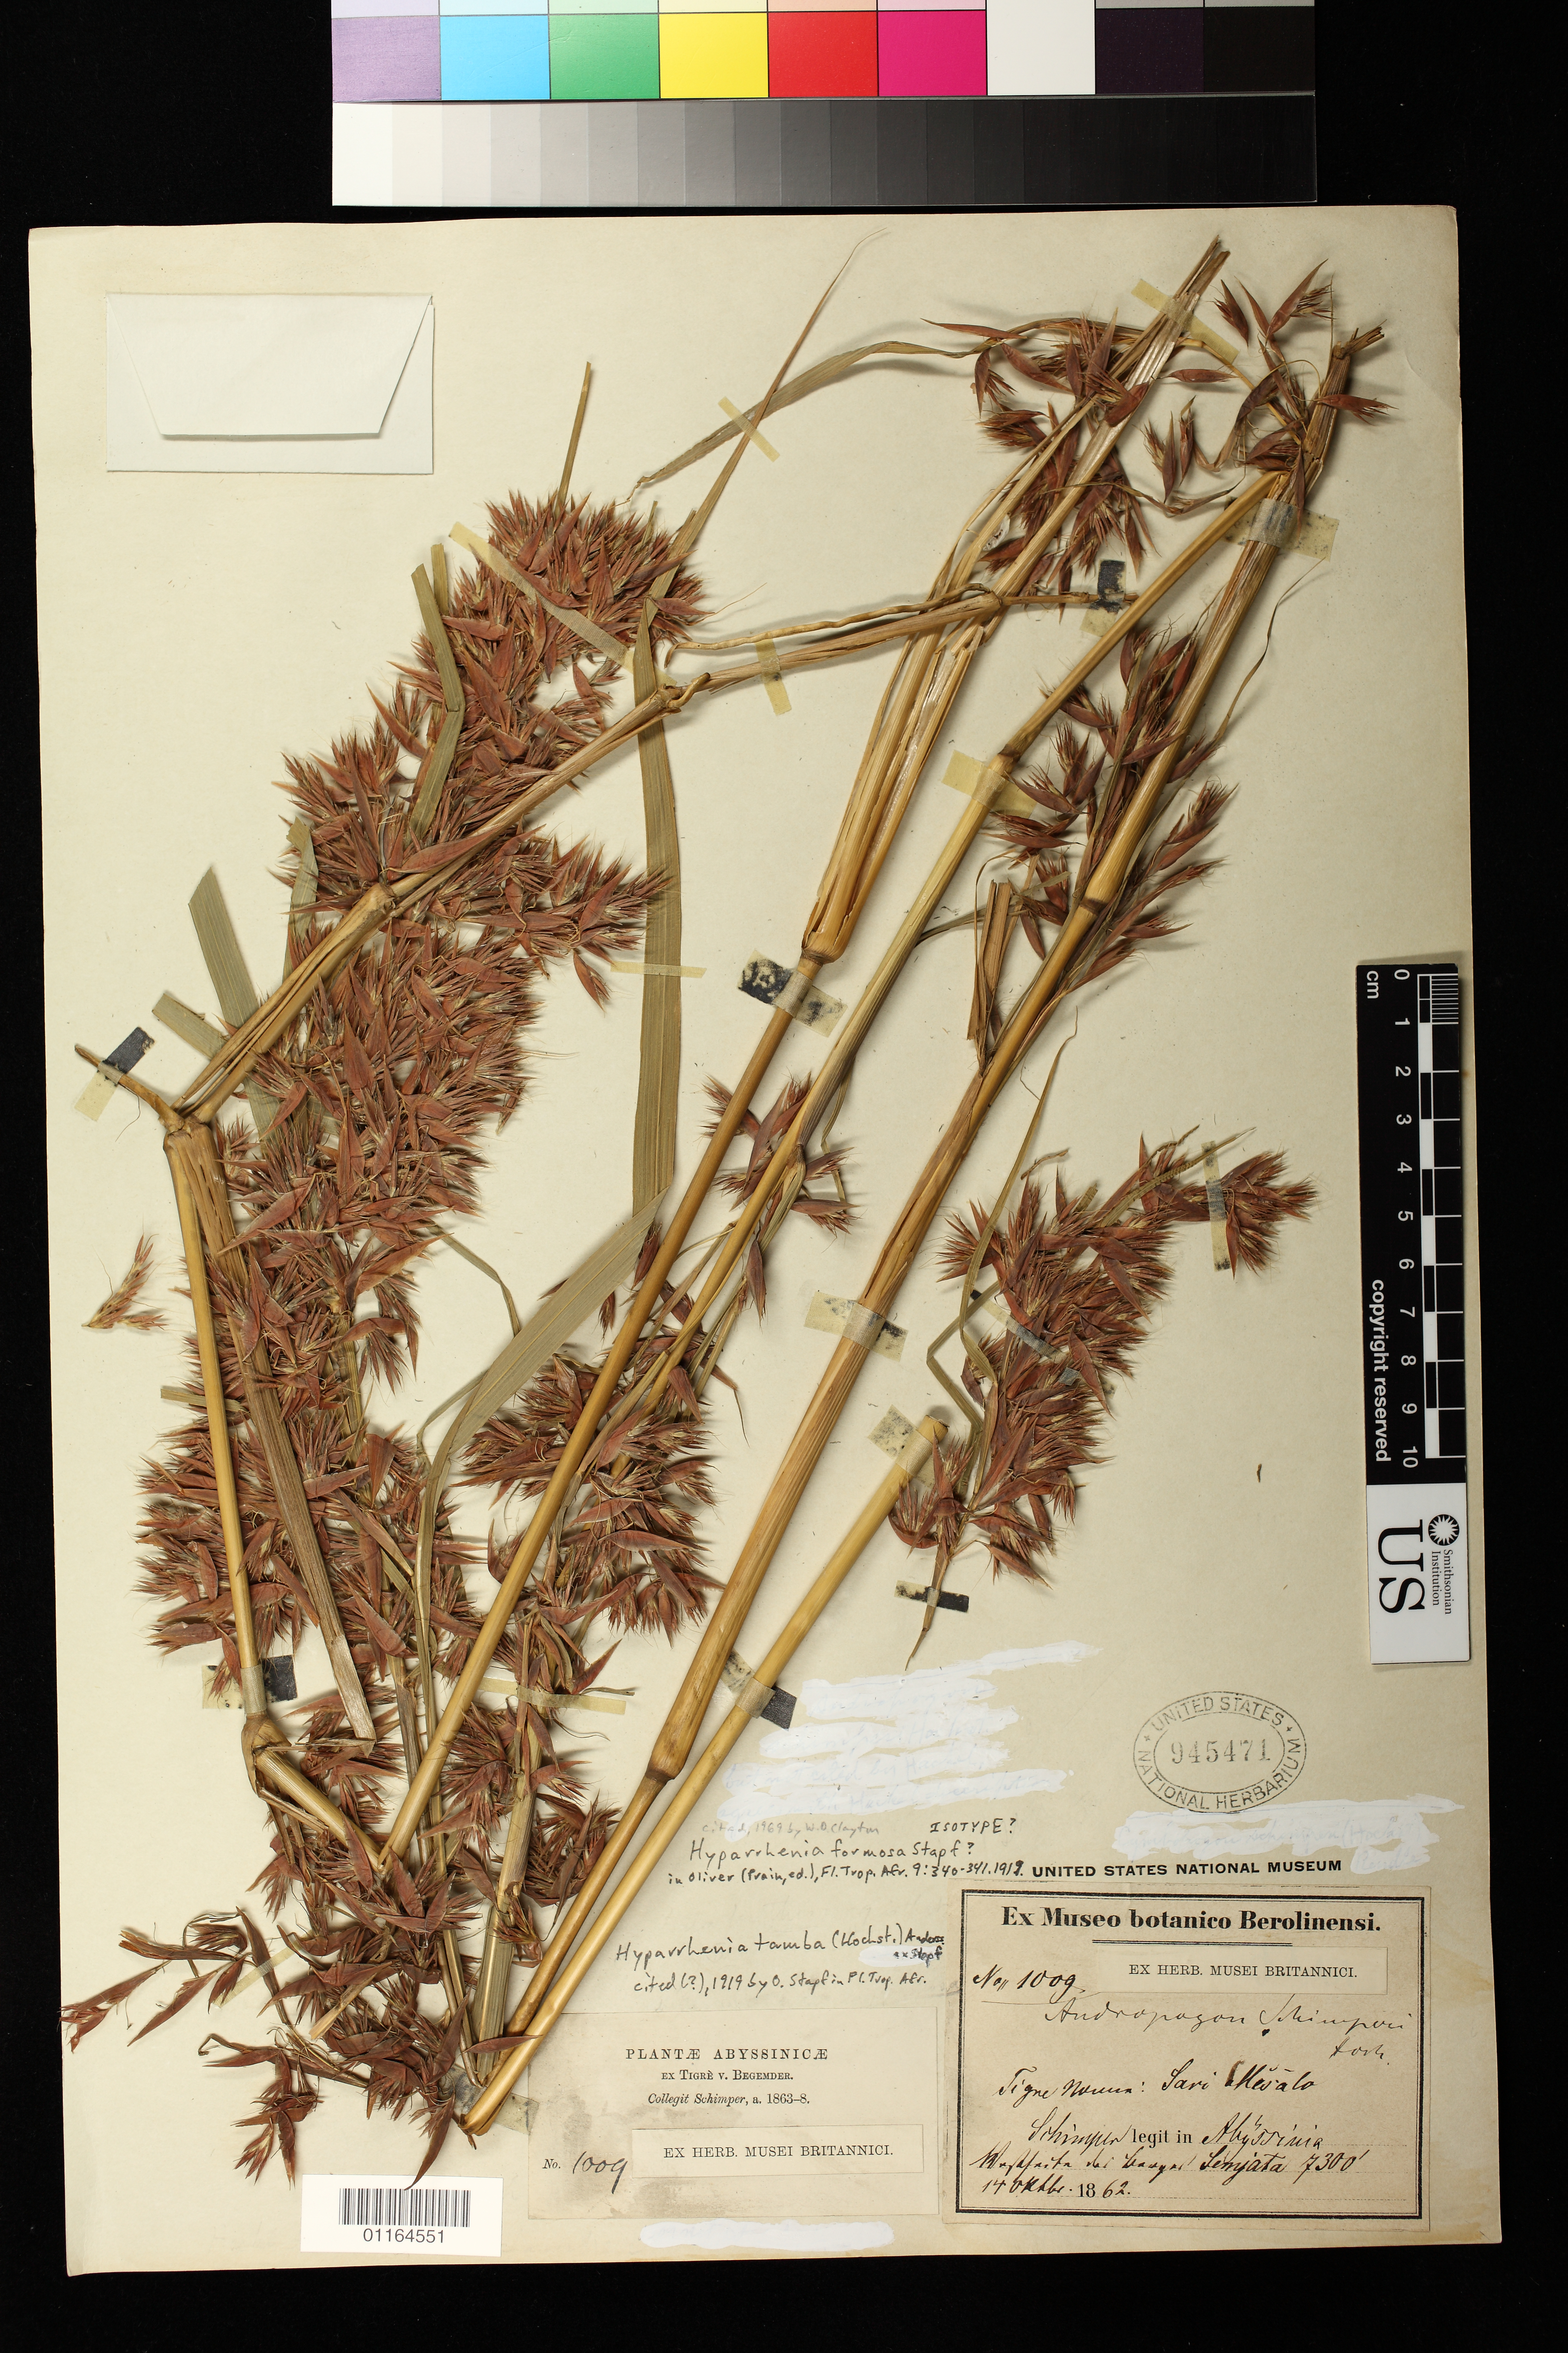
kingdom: Plantae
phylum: Tracheophyta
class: Liliopsida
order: Poales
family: Poaceae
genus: Hyparrhenia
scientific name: Hyparrhenia formosa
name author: Stapf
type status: Isotype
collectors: G. W. Schimper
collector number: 1009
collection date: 1862-10-14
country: Ethiopia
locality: Abyssinia, Tigré Nurum, Sari Kesalo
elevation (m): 2225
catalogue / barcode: US 945471